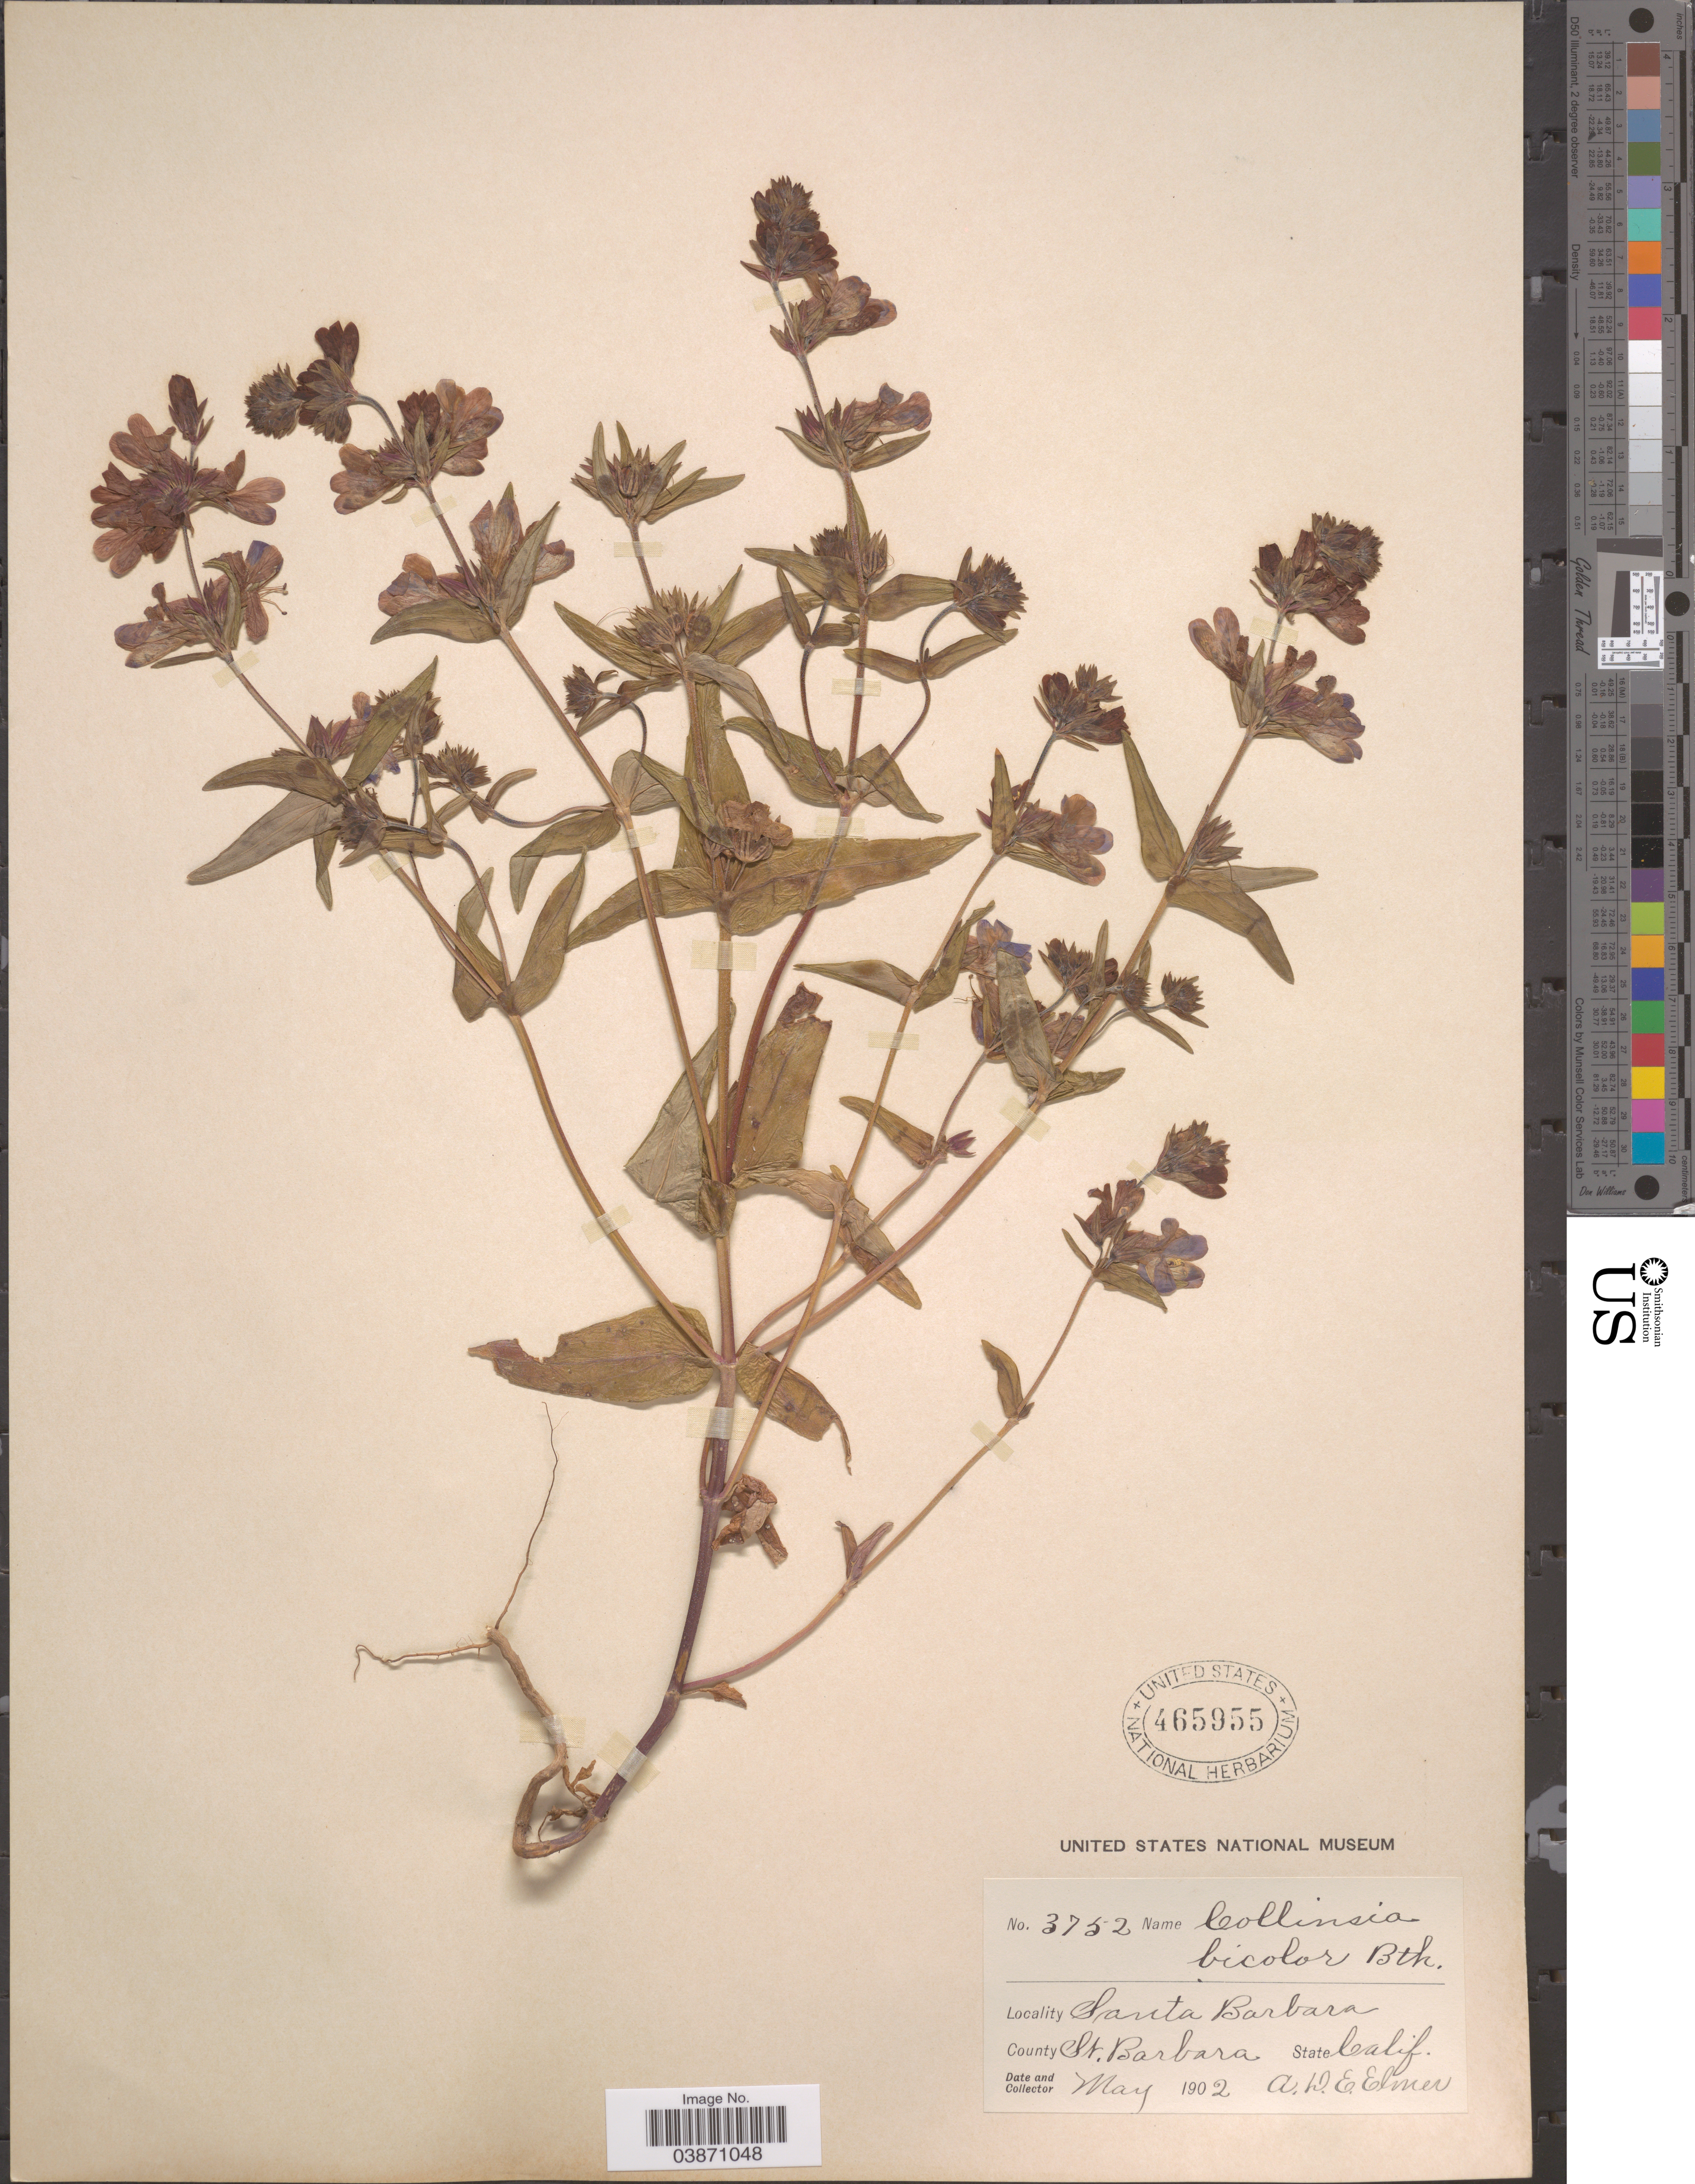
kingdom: Plantae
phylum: Tracheophyta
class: Magnoliopsida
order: Lamiales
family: Plantaginaceae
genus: Collinsia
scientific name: Collinsia bicolor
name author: Raf.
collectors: A. D. E. Elmer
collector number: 3752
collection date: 1902-05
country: United States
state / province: California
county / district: Santa Barbara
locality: Snata Barbara. County St. Barbara.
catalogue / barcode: US 465955